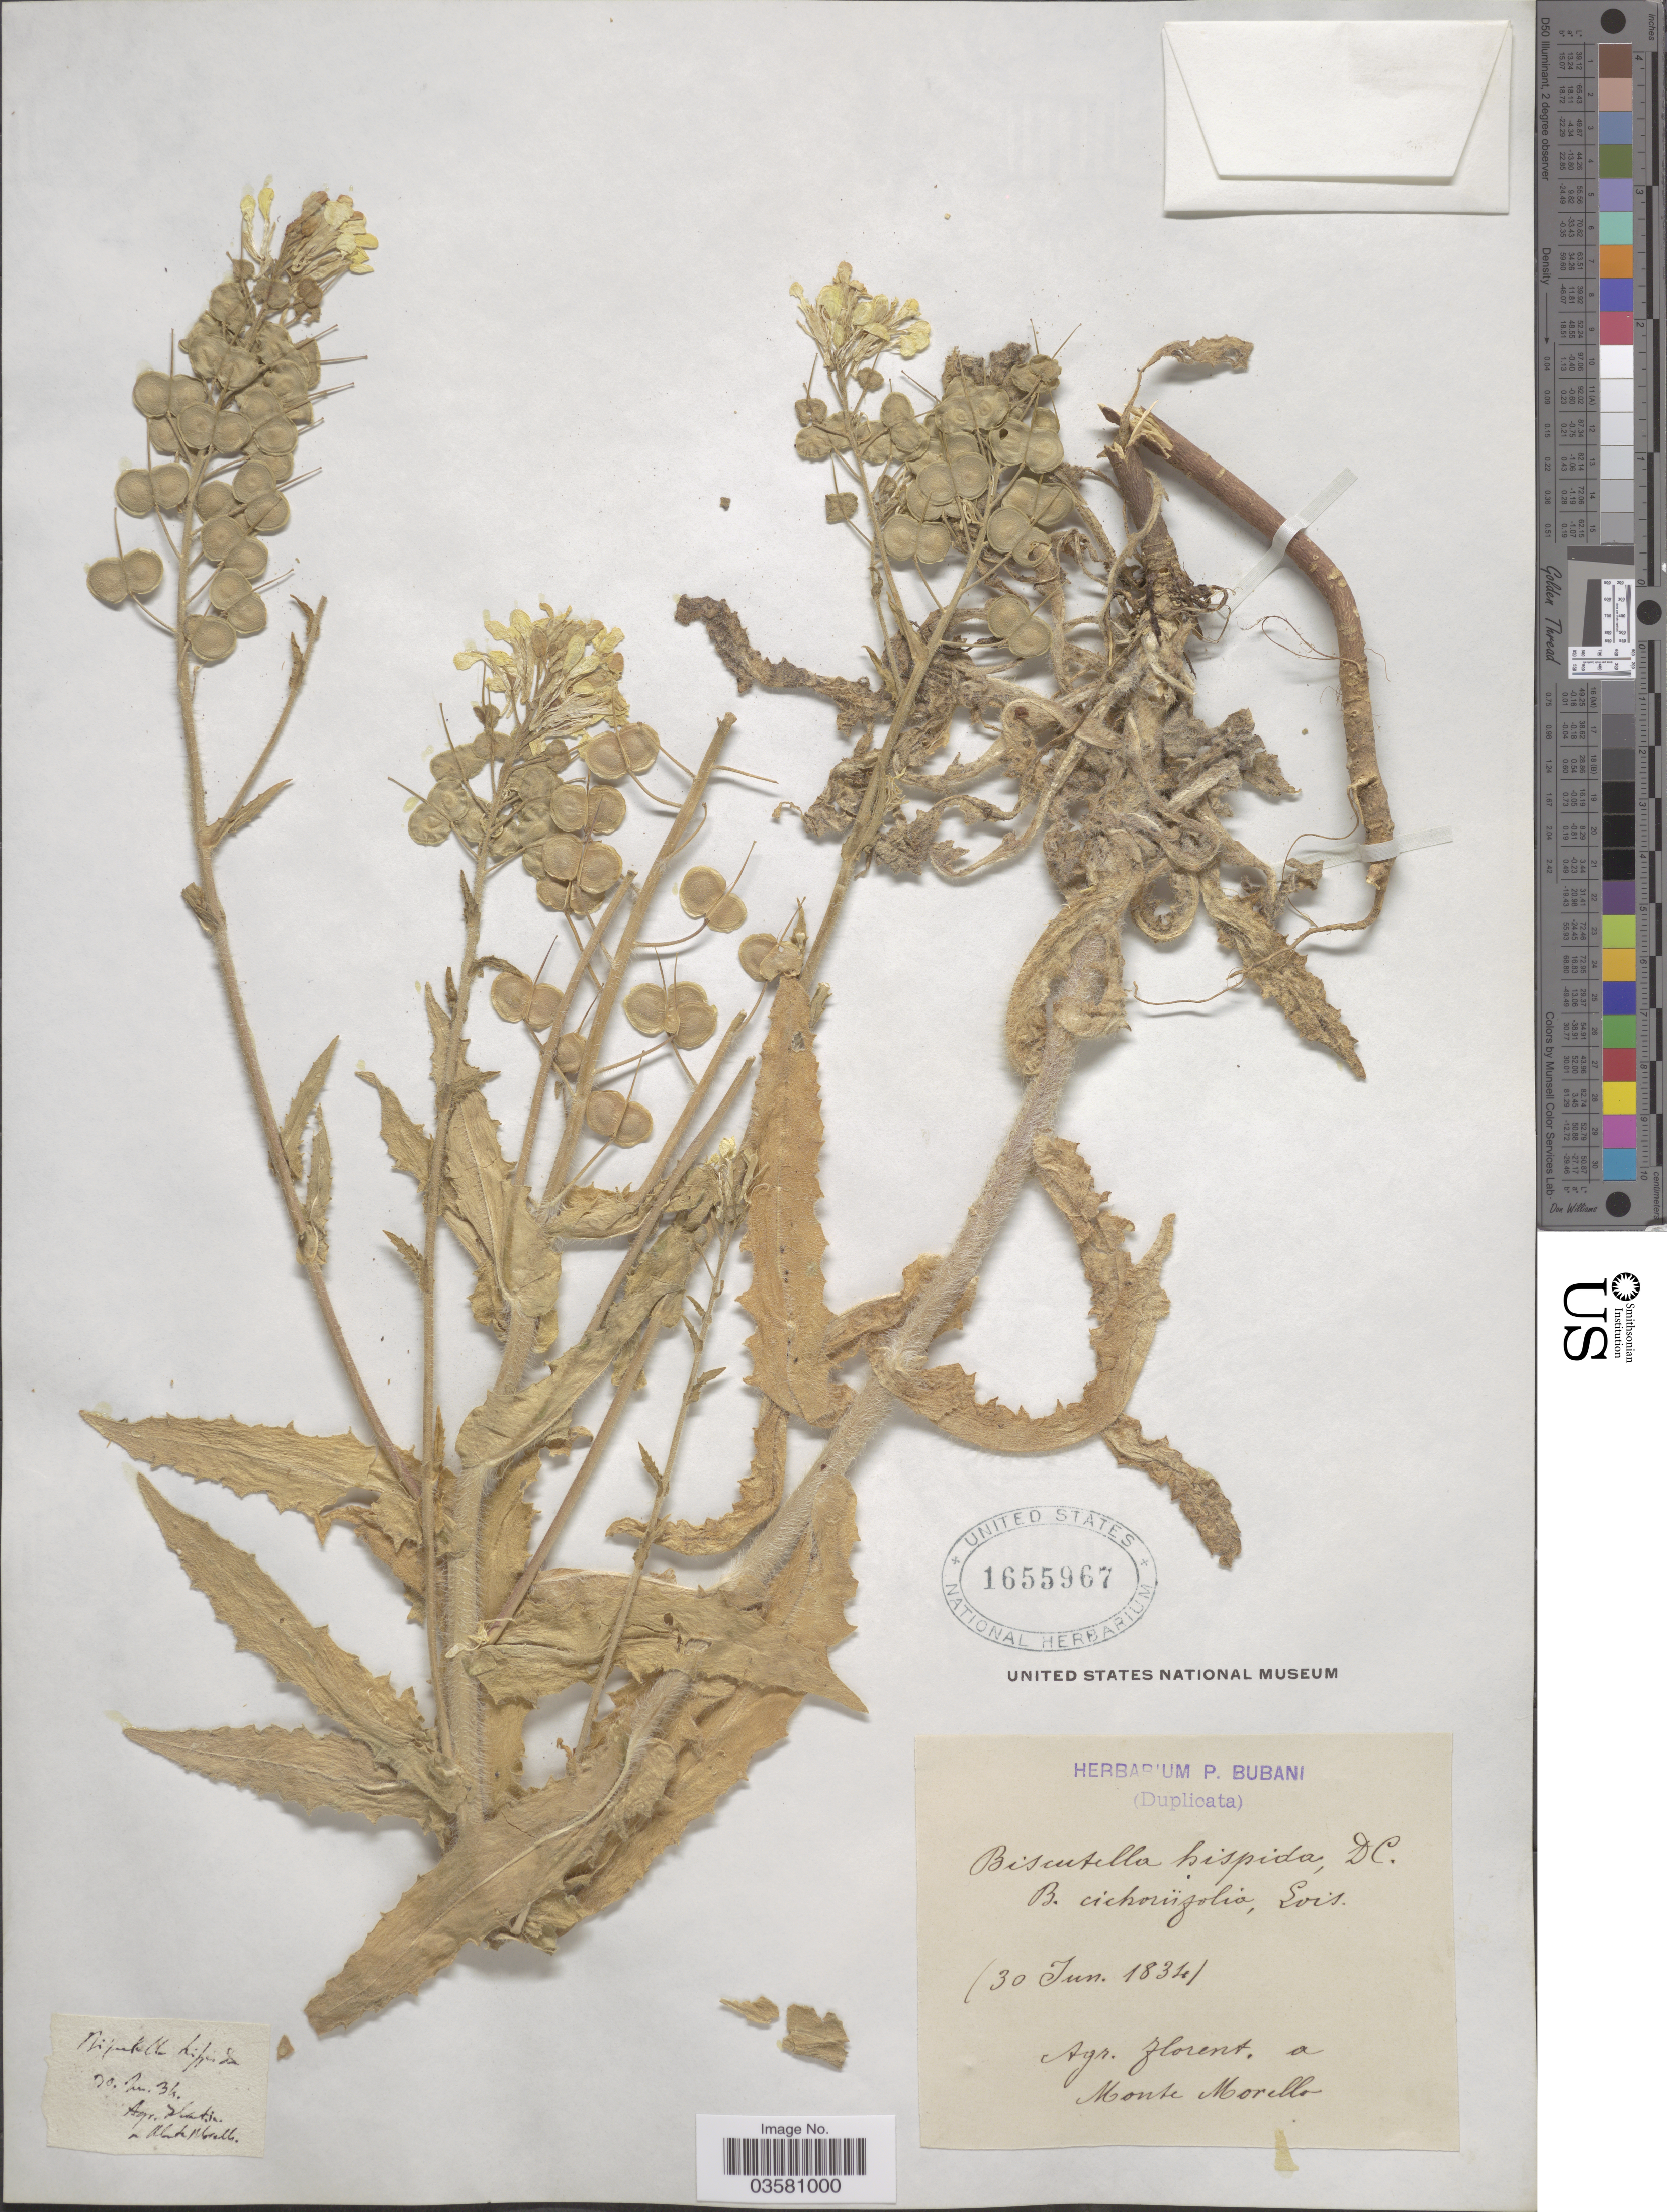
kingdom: Plantae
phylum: Tracheophyta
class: Magnoliopsida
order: Brassicales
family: Brassicaceae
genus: Biscutella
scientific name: Biscutella hispida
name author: DC.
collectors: ex herb. P. Bubani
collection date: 1834-06-30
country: Italy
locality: Agr. florent. a Monte Morello.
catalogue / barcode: US 1655967